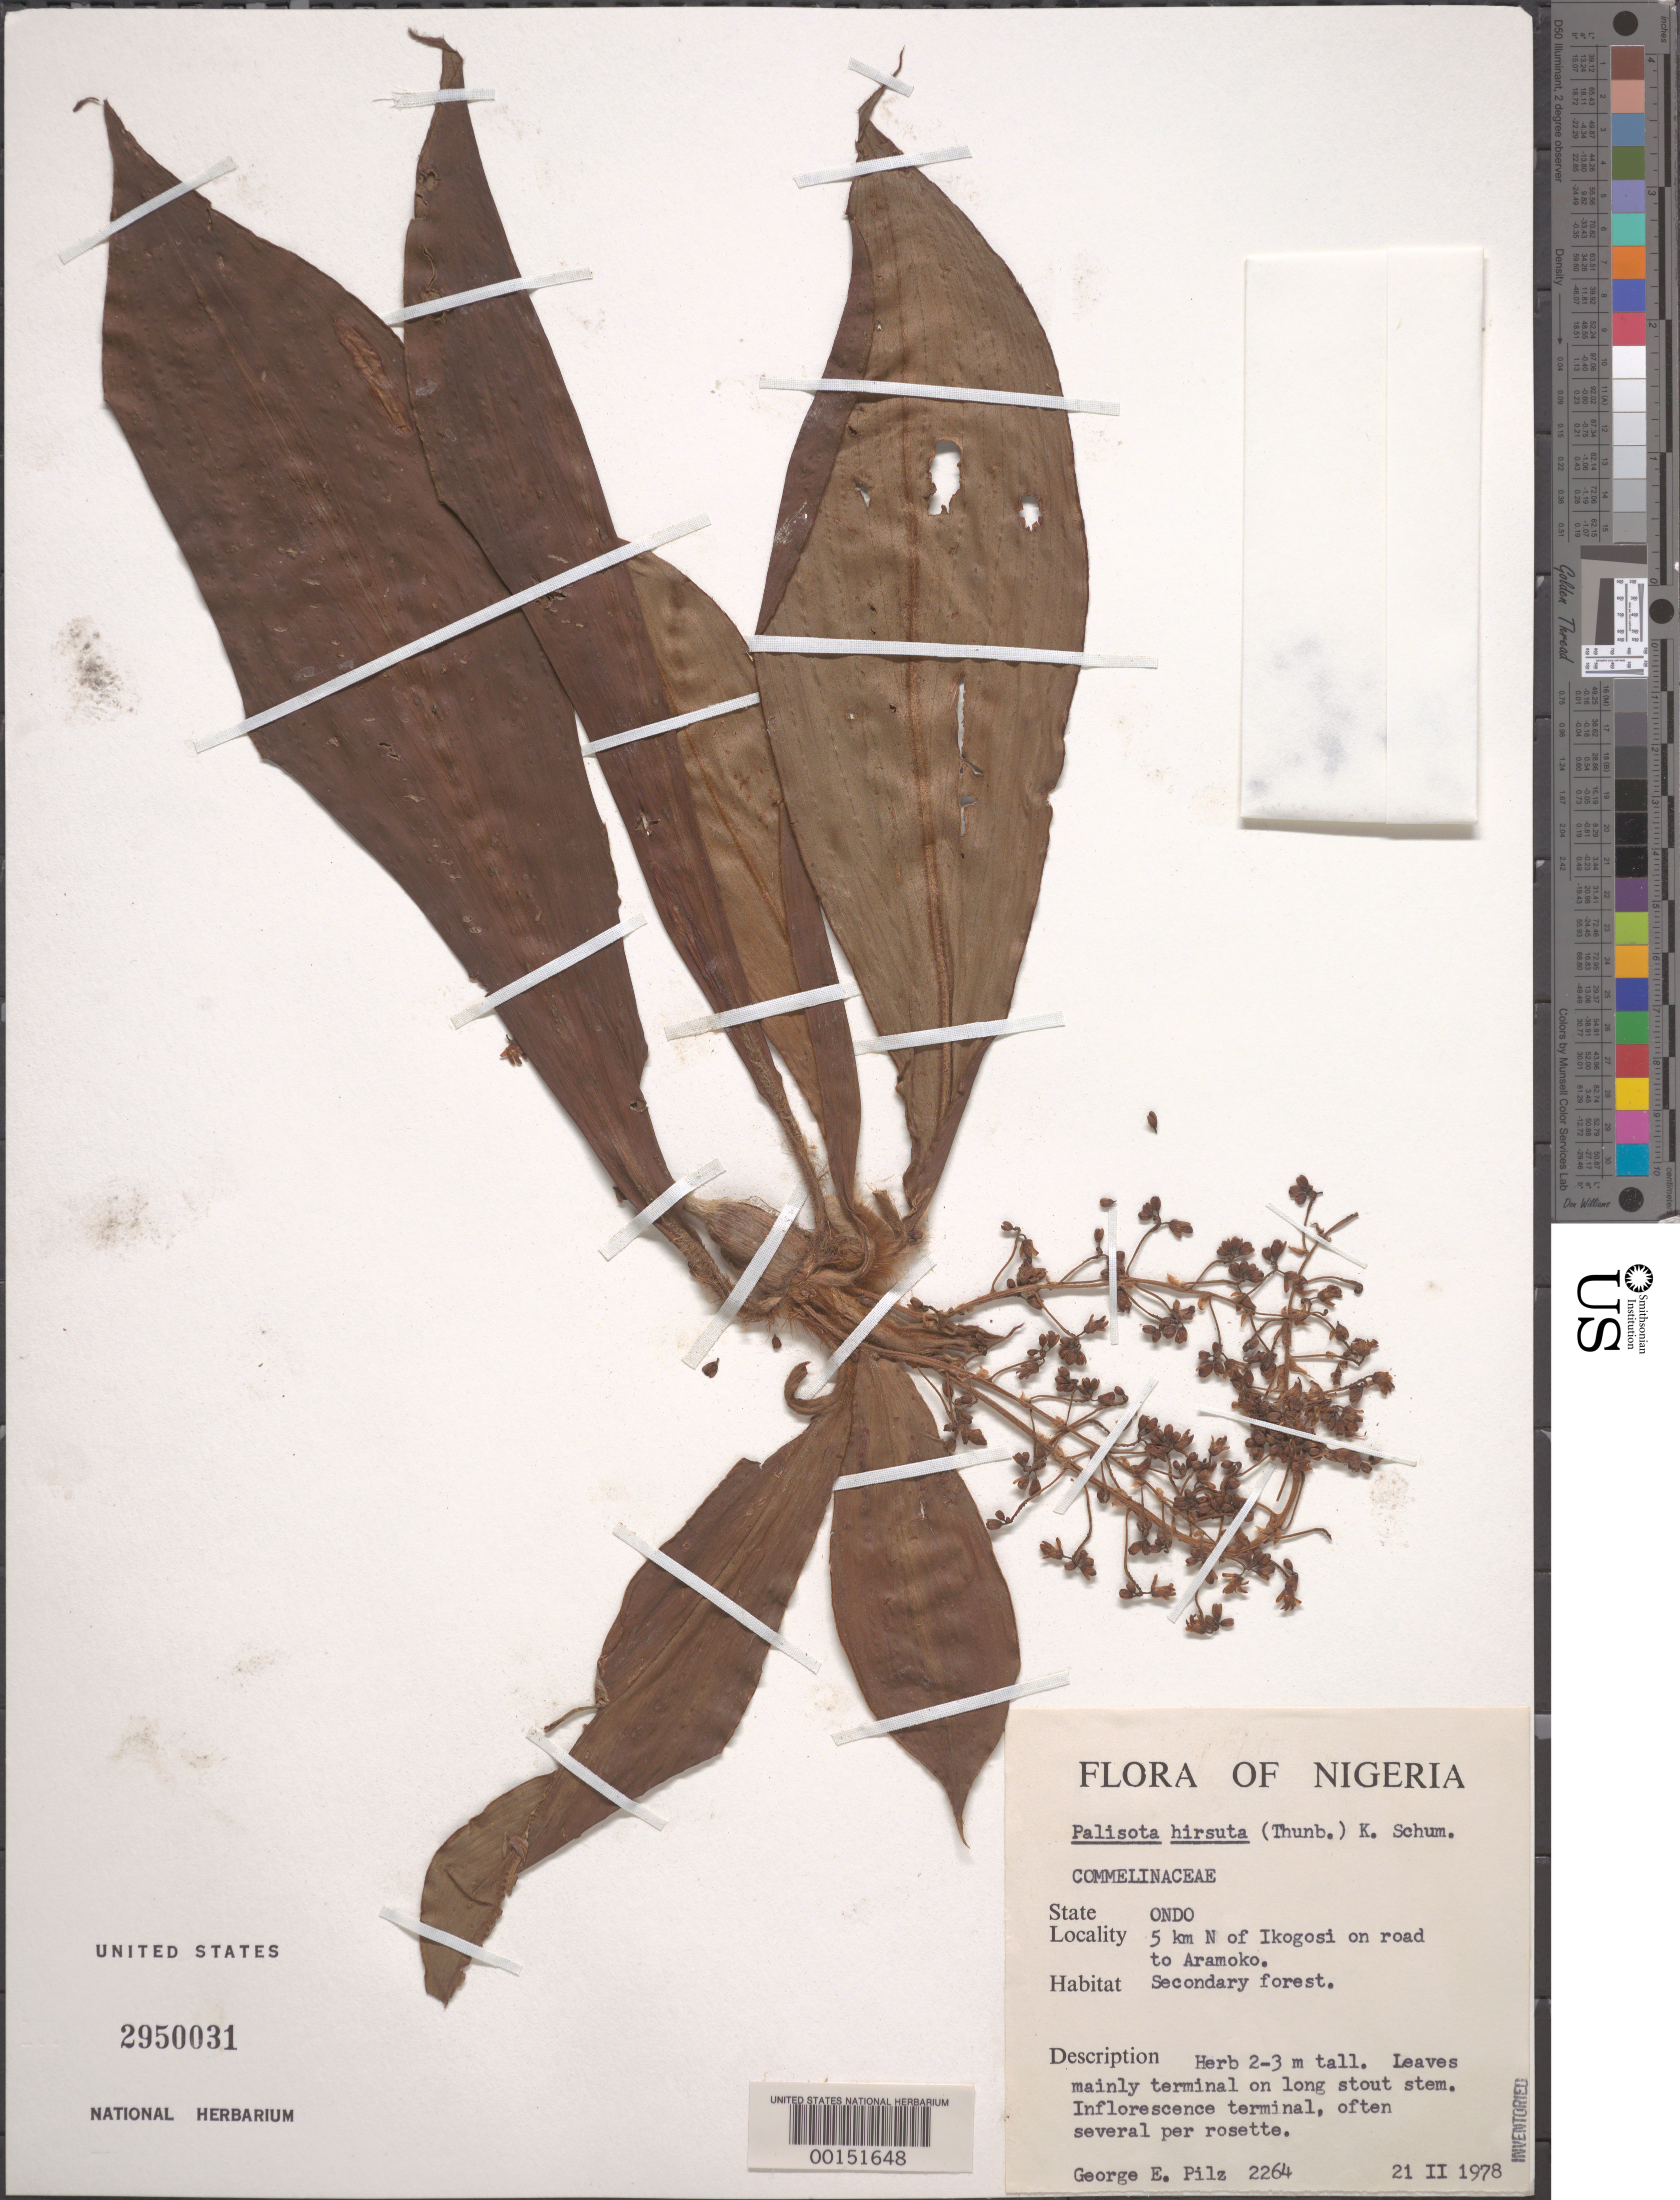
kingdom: Plantae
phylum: Tracheophyta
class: Liliopsida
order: Commelinales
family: Commelinaceae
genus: Palisota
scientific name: Palisota hirsuta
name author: (Thunb.) K. Schum.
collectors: G. E. Pilz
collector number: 2264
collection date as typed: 21 Feb 1978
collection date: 1978-02-21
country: Nigeria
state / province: Lagos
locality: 5 km n of ikogosi on road to aramoko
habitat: Secondary forest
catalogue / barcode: US 2950031